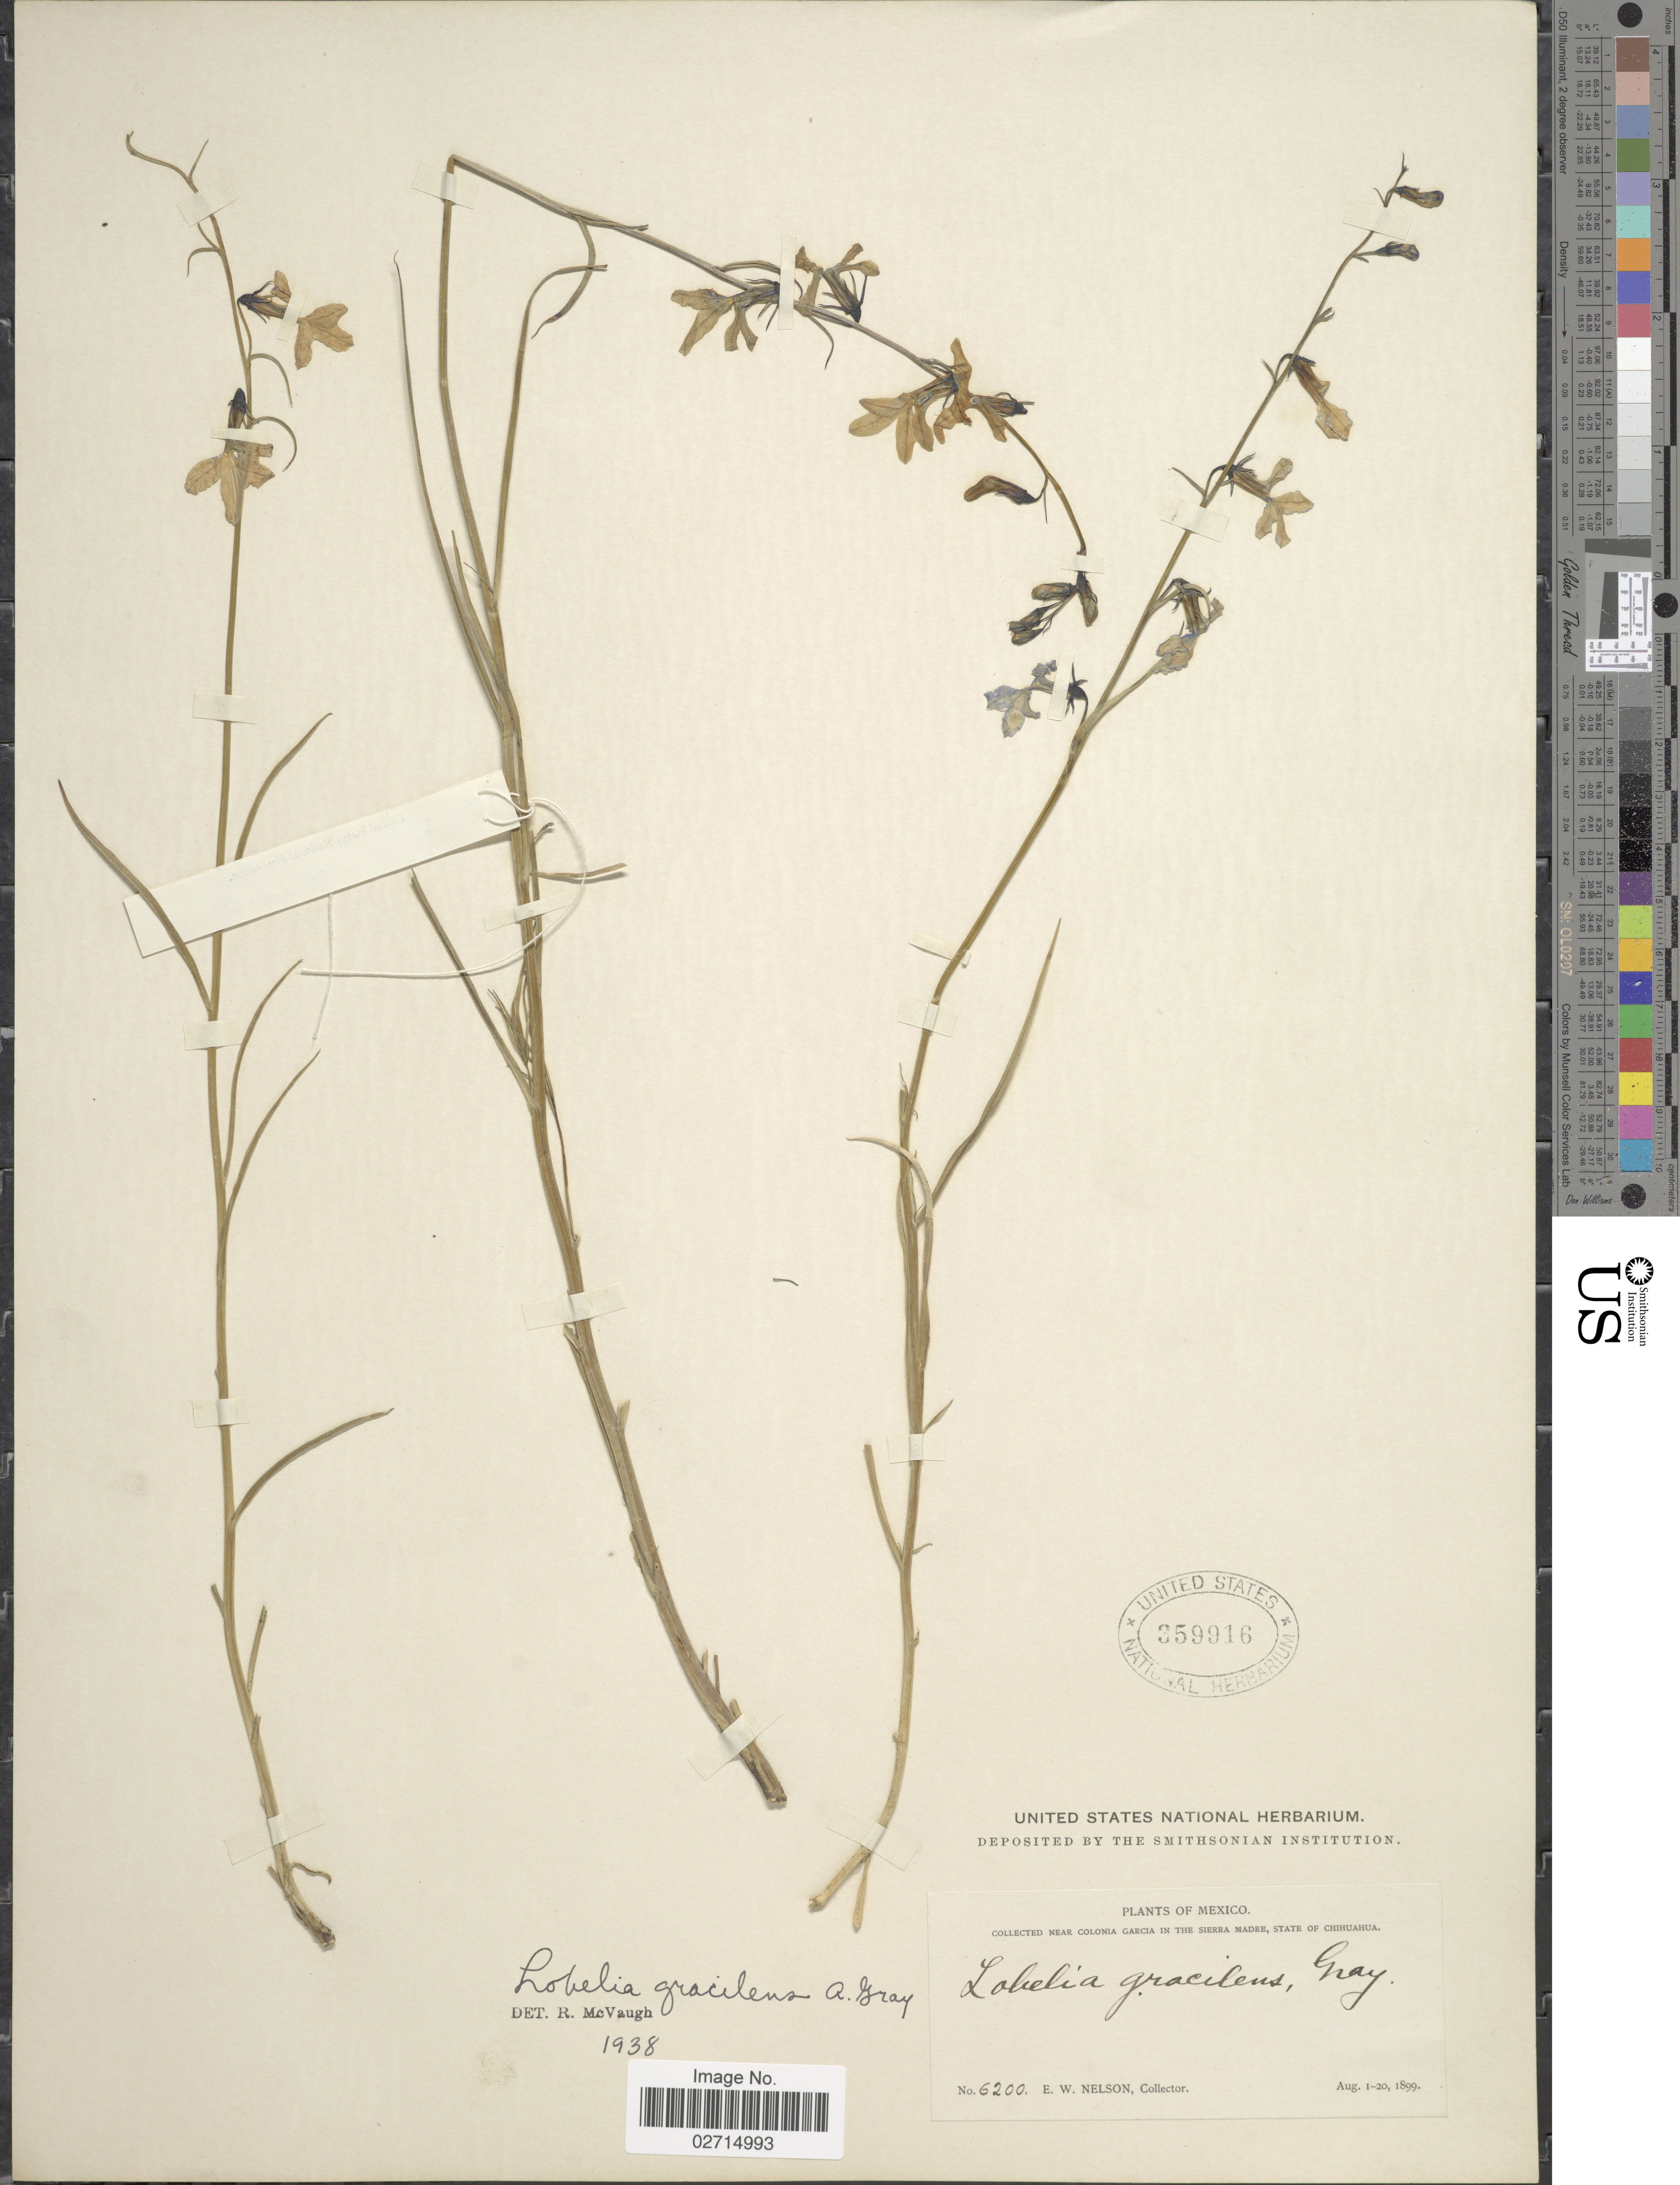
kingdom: Plantae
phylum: Tracheophyta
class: Magnoliopsida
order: Asterales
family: Campanulaceae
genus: Lobelia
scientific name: Lobelia gracilens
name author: A. Gray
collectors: E. W. Nelson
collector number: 6200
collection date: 1899-08-01/1899-08-20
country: Mexico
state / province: Chihuahua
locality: Near Colonia Garcia in the Sierra Madre, State of Chihuahua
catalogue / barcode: US 359916